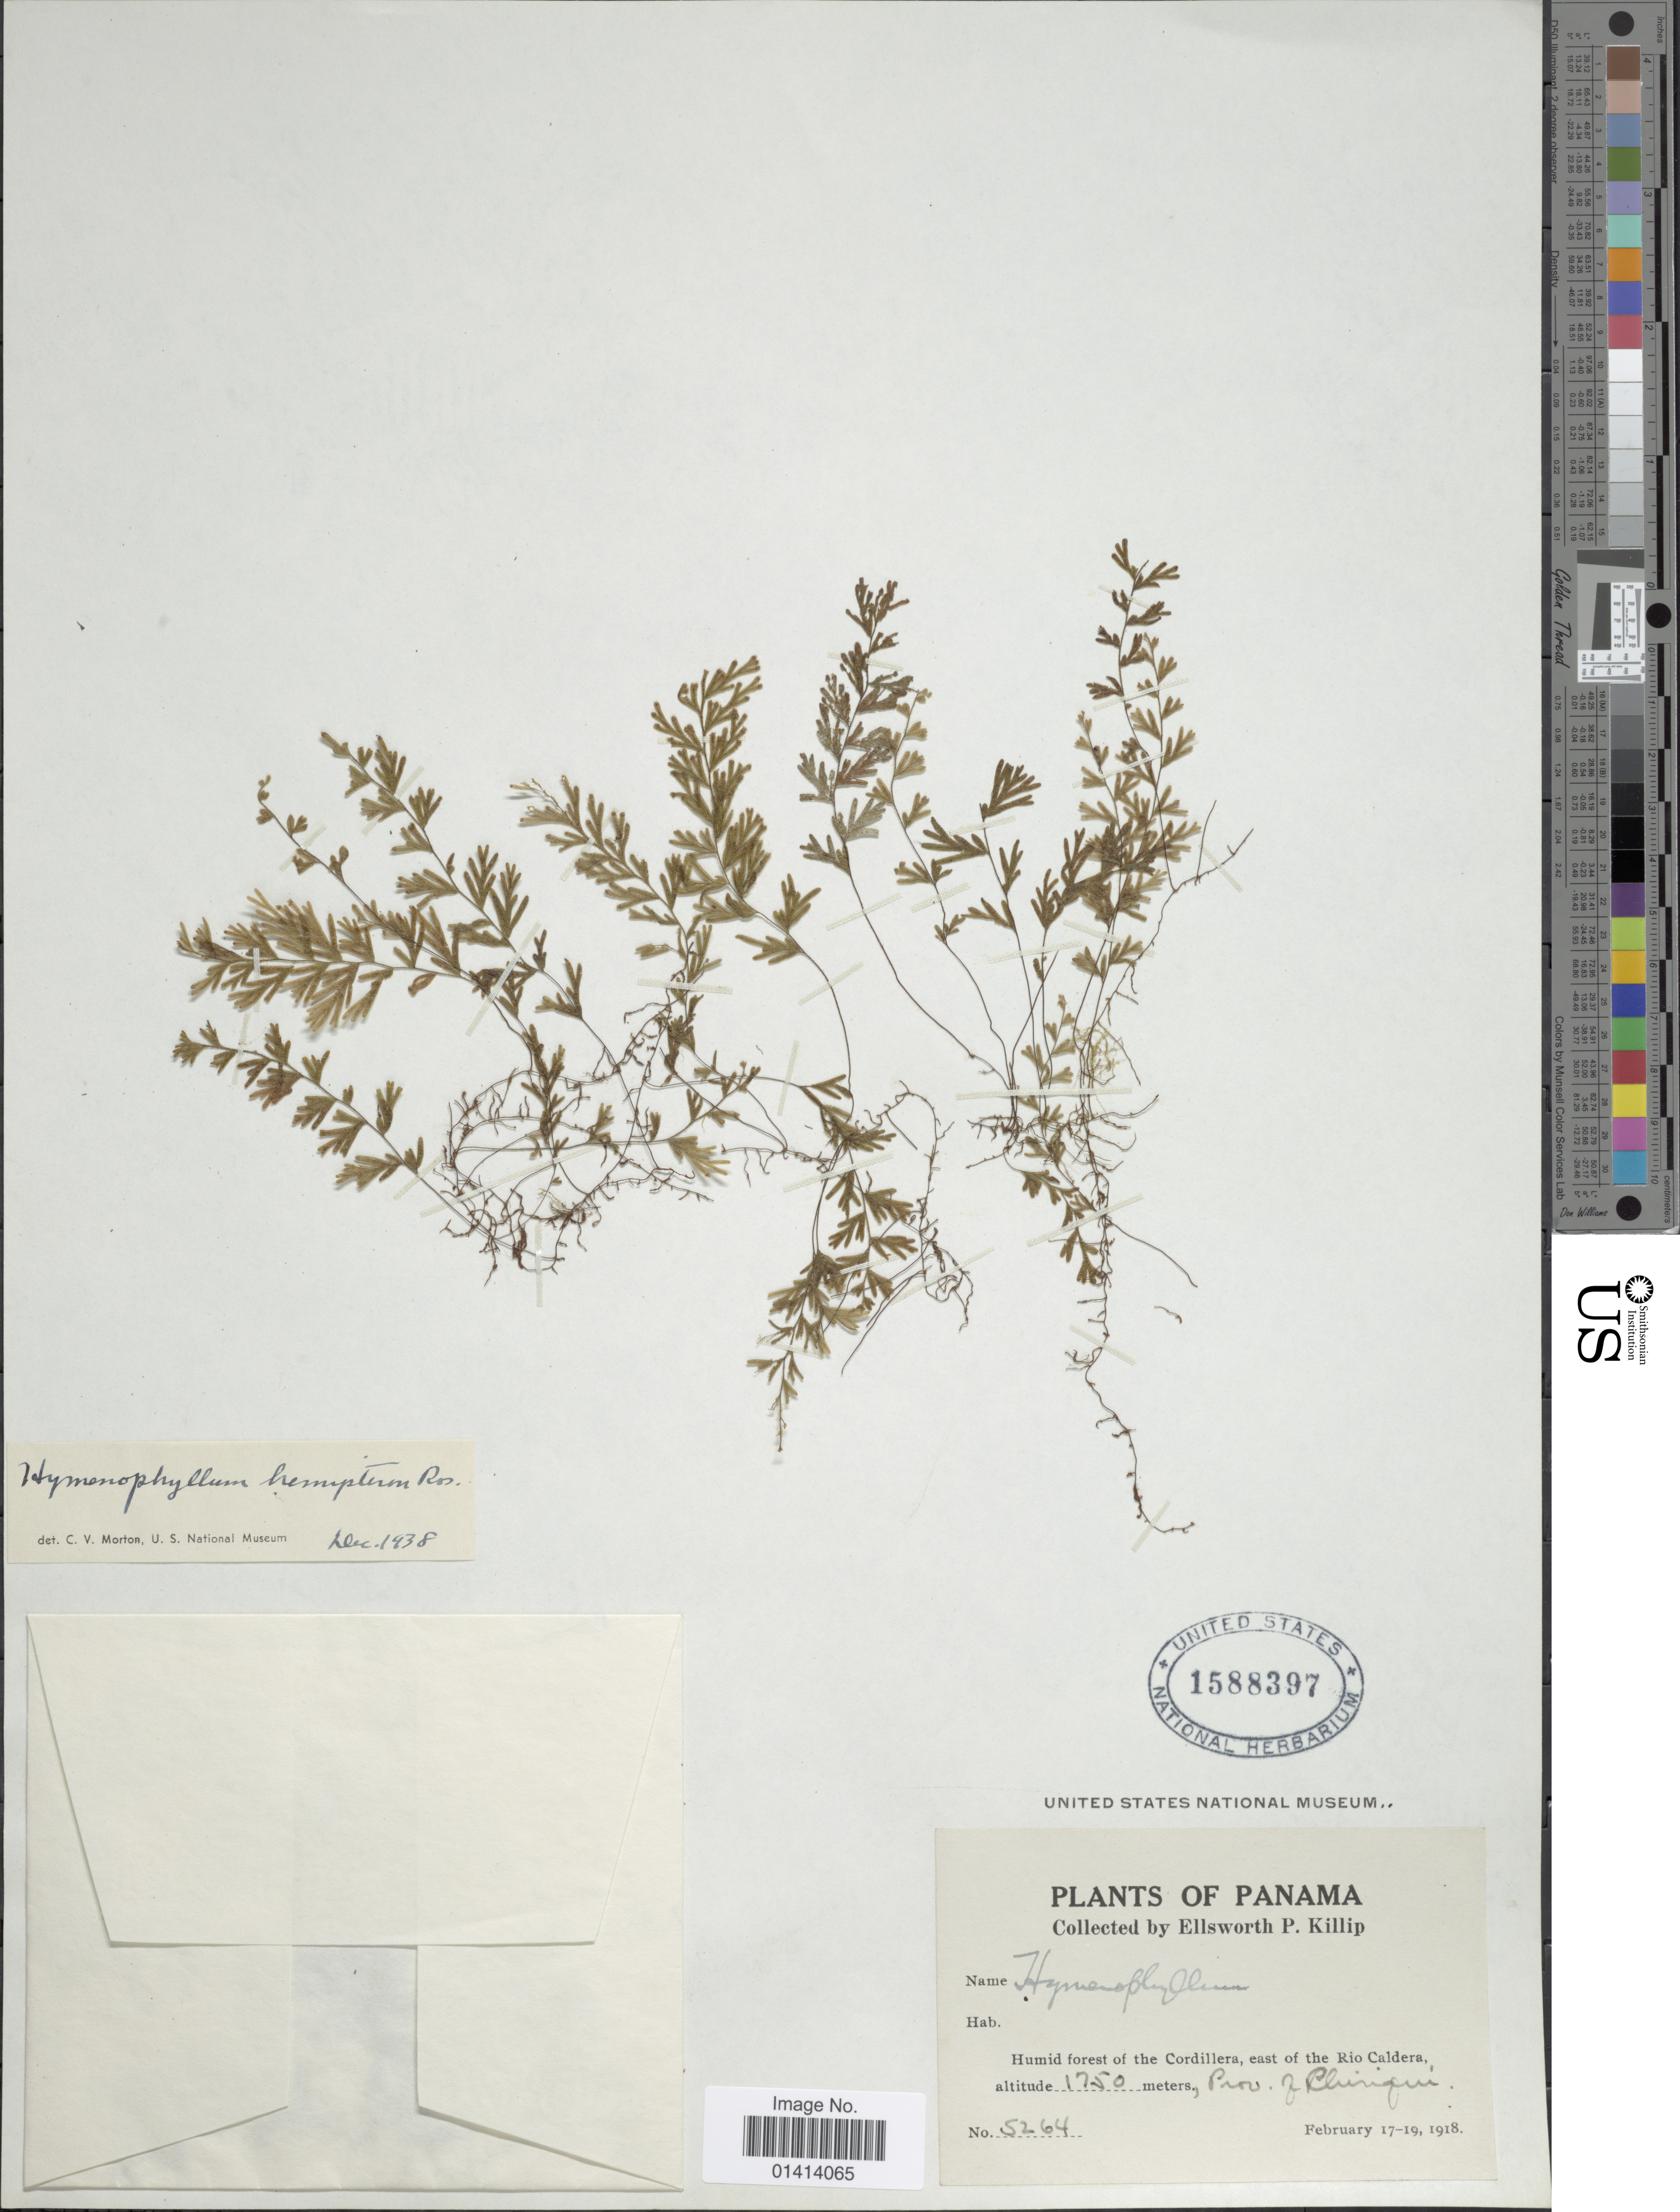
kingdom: Plantae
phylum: Tracheophyta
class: Polypodiopsida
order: Hymenophyllales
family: Hymenophyllaceae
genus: Hymenophyllum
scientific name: Hymenophyllum hemipteron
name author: Rosenst.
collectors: E. P. Killip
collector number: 5264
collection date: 1918-02-17/1918-02-19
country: Panama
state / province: Chiriqui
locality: Humid forest of the Cordillera, east of the Rio Caldera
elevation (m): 1750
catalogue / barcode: US 1588397